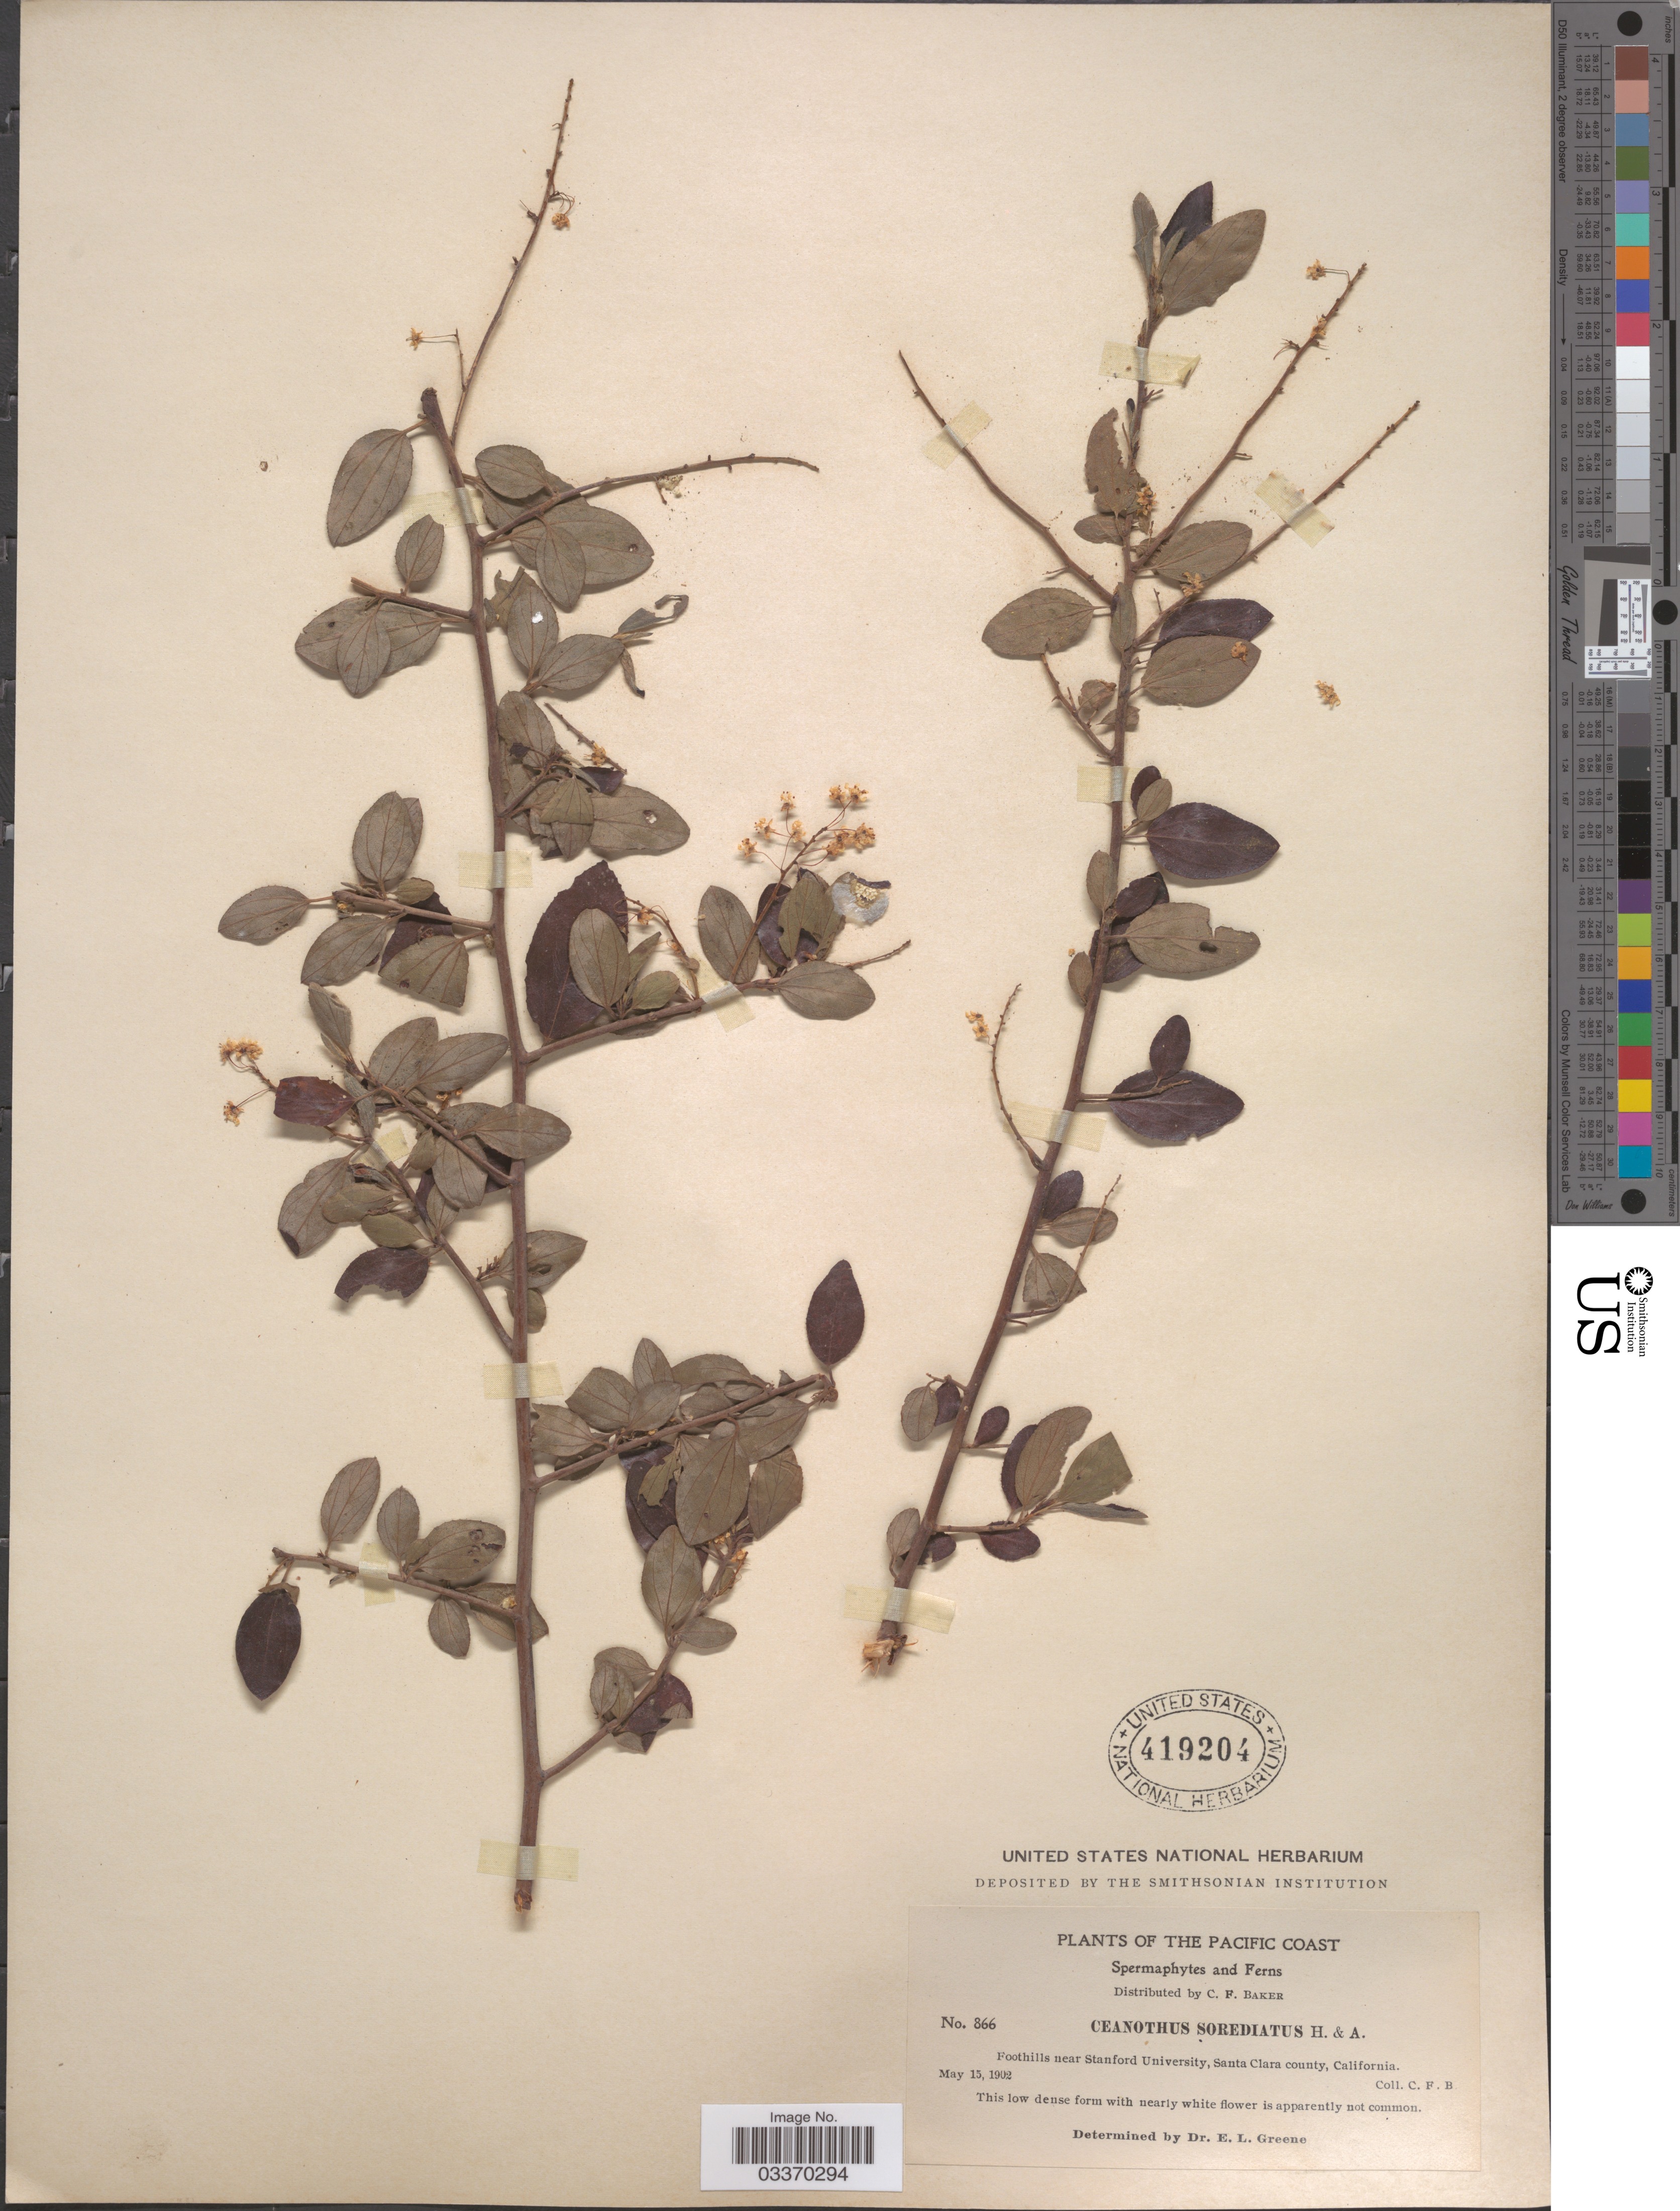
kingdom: Plantae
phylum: Tracheophyta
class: Magnoliopsida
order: Rosales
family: Rhamnaceae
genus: Ceanothus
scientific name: Ceanothus sorediatus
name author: Hook. & Arn.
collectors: C. F. Baker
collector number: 866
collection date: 1902-05-15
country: United States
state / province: California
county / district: Santa Clara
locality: The Pacific Coast, Foothills near Stanford University, Santa Clara county.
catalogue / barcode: US 419204